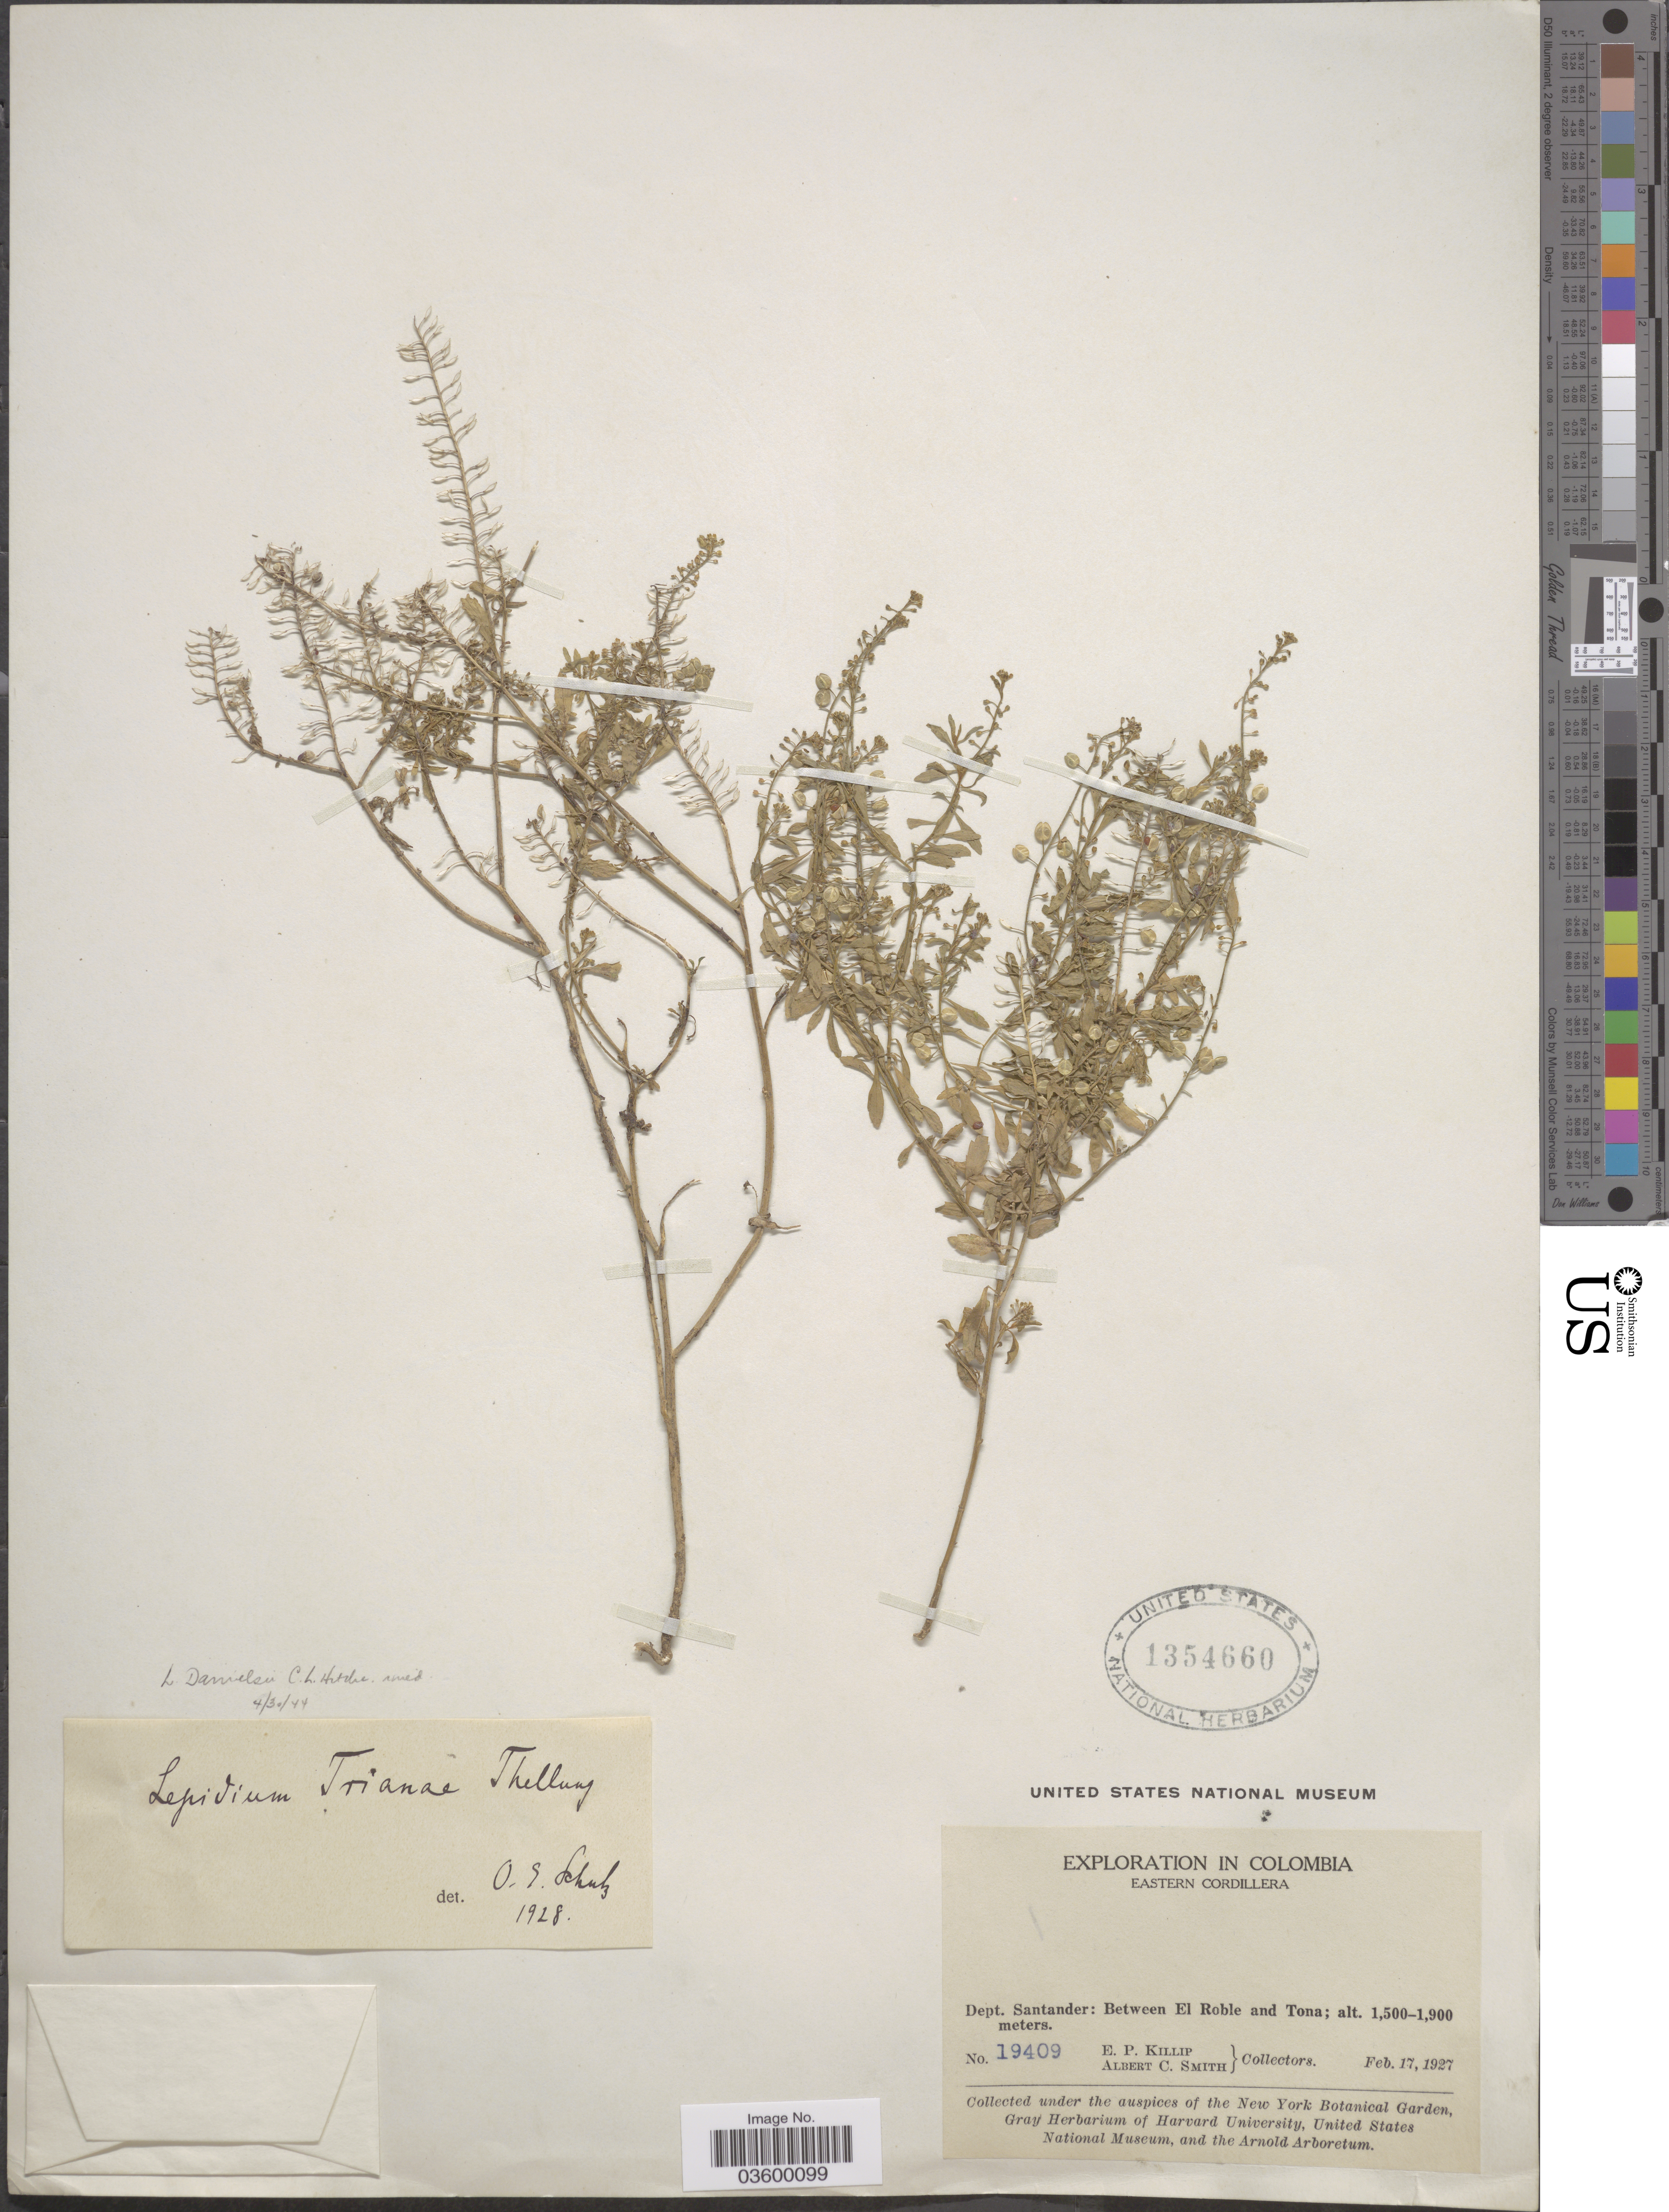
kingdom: Plantae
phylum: Tracheophyta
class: Magnoliopsida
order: Brassicales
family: Brassicaceae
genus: Lepidium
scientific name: Lepidium danielsii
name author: C.L. Hitchc.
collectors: E. P. Killip & A. C. Smith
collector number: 19409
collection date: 1927-02-17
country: Colombia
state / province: Santander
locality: Eastern Cordillera. Dept. Santander: Between El Roble and Tona.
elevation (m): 1500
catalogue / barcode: US 1354660